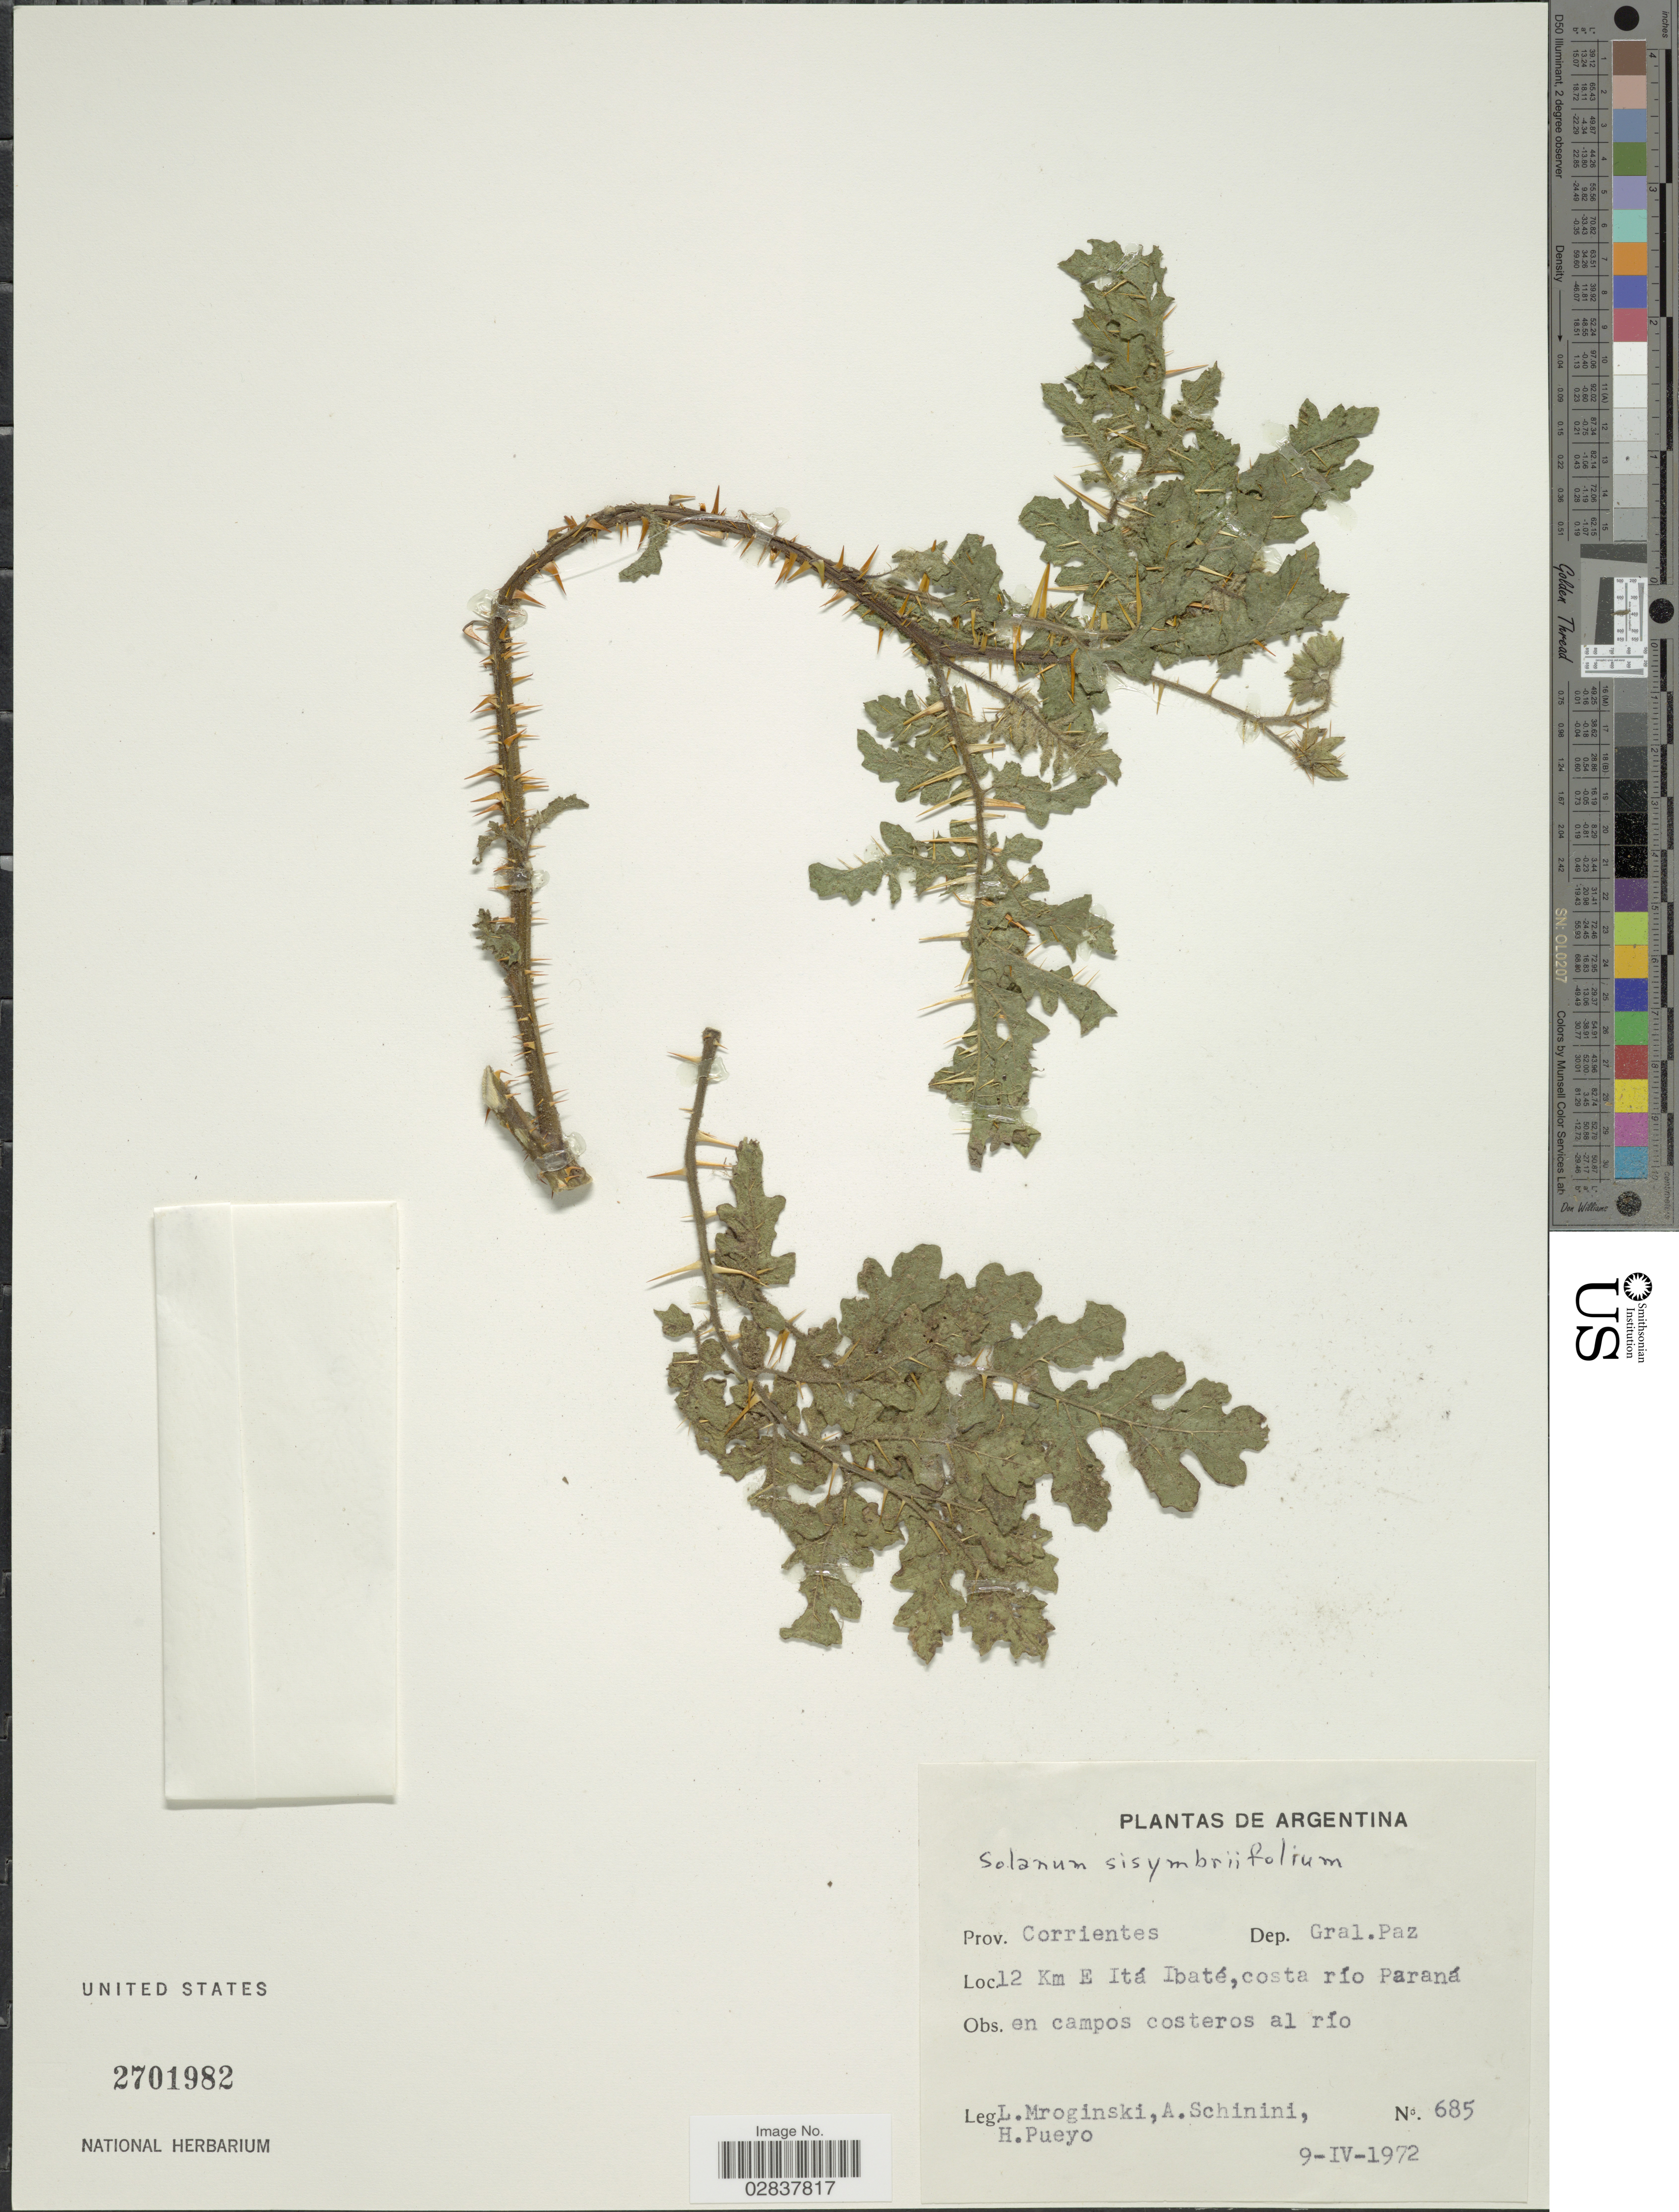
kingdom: Plantae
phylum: Tracheophyta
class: Magnoliopsida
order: Solanales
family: Solanaceae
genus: Solanum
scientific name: Solanum sisymbriifolium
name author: Lam.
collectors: L. Mroginski, A. Schinini & H. Pueyo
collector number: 685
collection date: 1972-04-09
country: Argentina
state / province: Corrientes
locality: Dep. Gral.Paz. 12 Km E Itá Ibaté, costa río Paraná en campos costeros al río.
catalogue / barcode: US 2701982